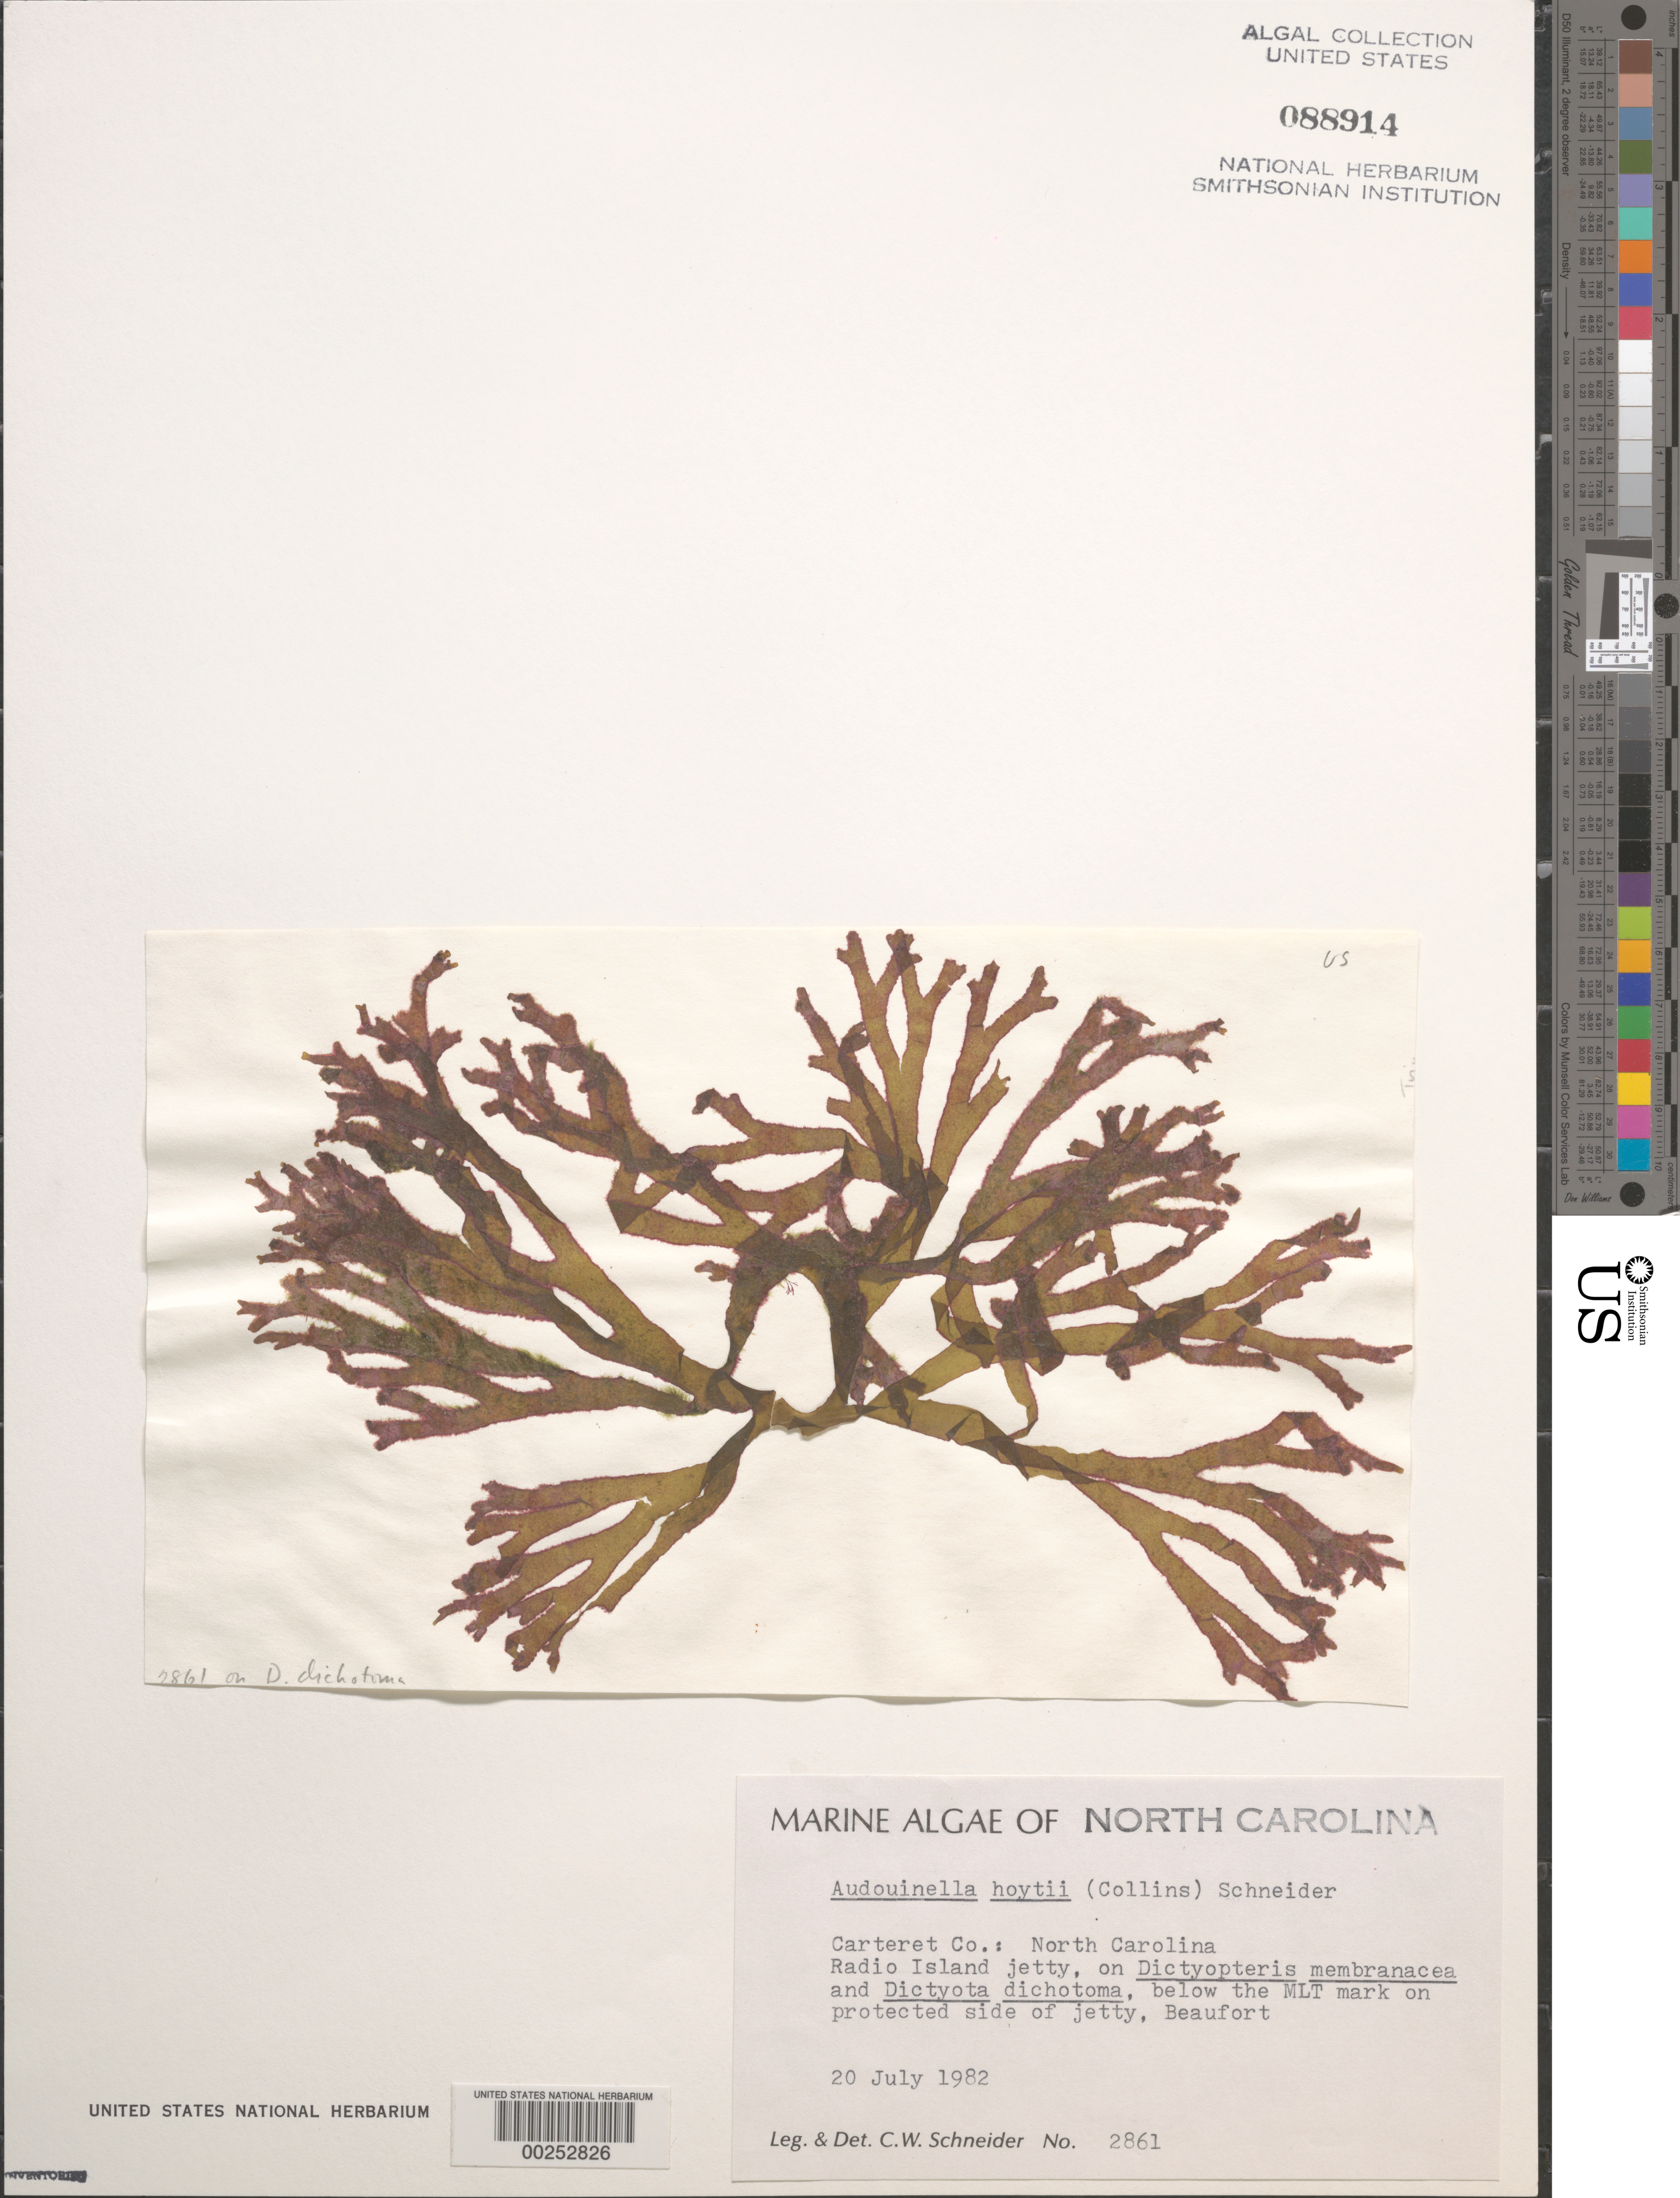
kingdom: Plantae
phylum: Rhodophyta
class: Florideophyceae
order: Acrochaetiales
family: Acrochaetiaceae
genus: Acrochaetium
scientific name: Acrochaetium hoytii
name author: Collins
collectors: C. W. Schneider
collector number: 2861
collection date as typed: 20 Jul 1982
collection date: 1982-07-20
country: United States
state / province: North Carolina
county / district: Carteret County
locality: Beaufort, Beaufort Inlet, Radio Island jetty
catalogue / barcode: US 88914